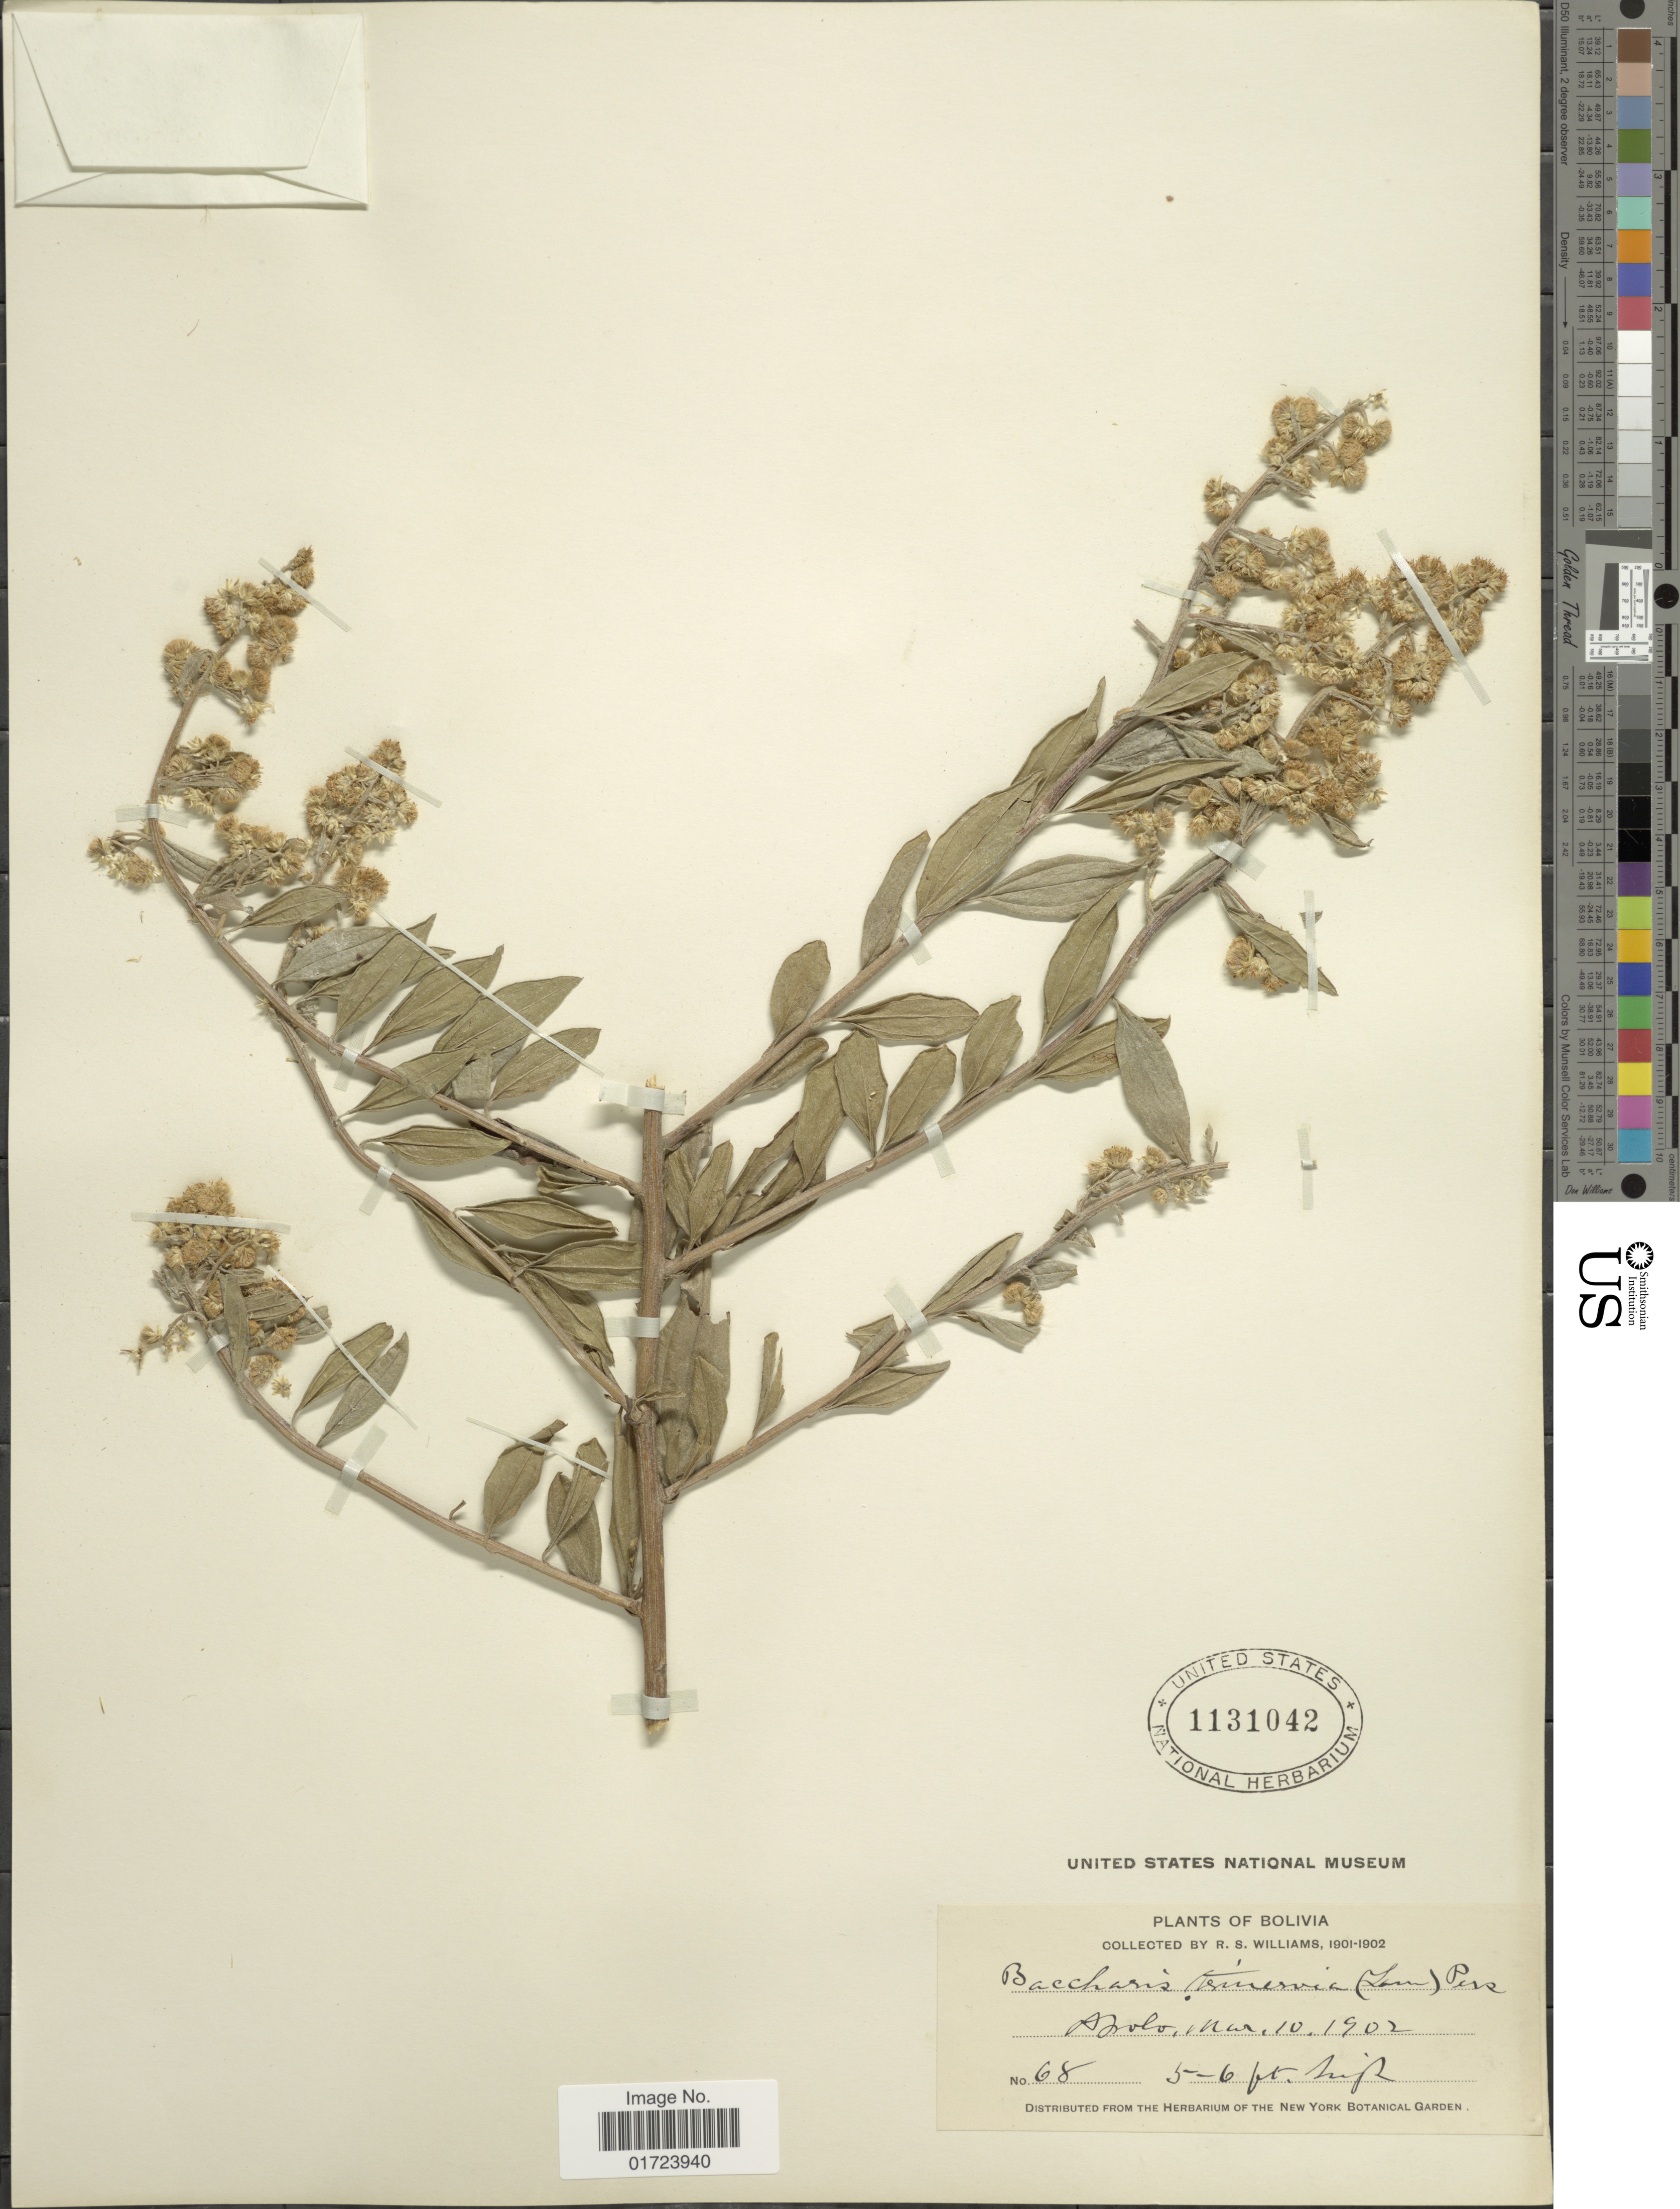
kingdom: Plantae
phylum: Tracheophyta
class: Magnoliopsida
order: Asterales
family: Asteraceae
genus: Baccharis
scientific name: Baccharis trinervis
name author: (Lam.) Pers.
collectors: R. S. Williams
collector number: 68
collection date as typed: Mar. 10, 1902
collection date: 1902-03-10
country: Bolivia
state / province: La Paz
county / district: Franz Tamayo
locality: Apolo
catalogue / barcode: US 1131042